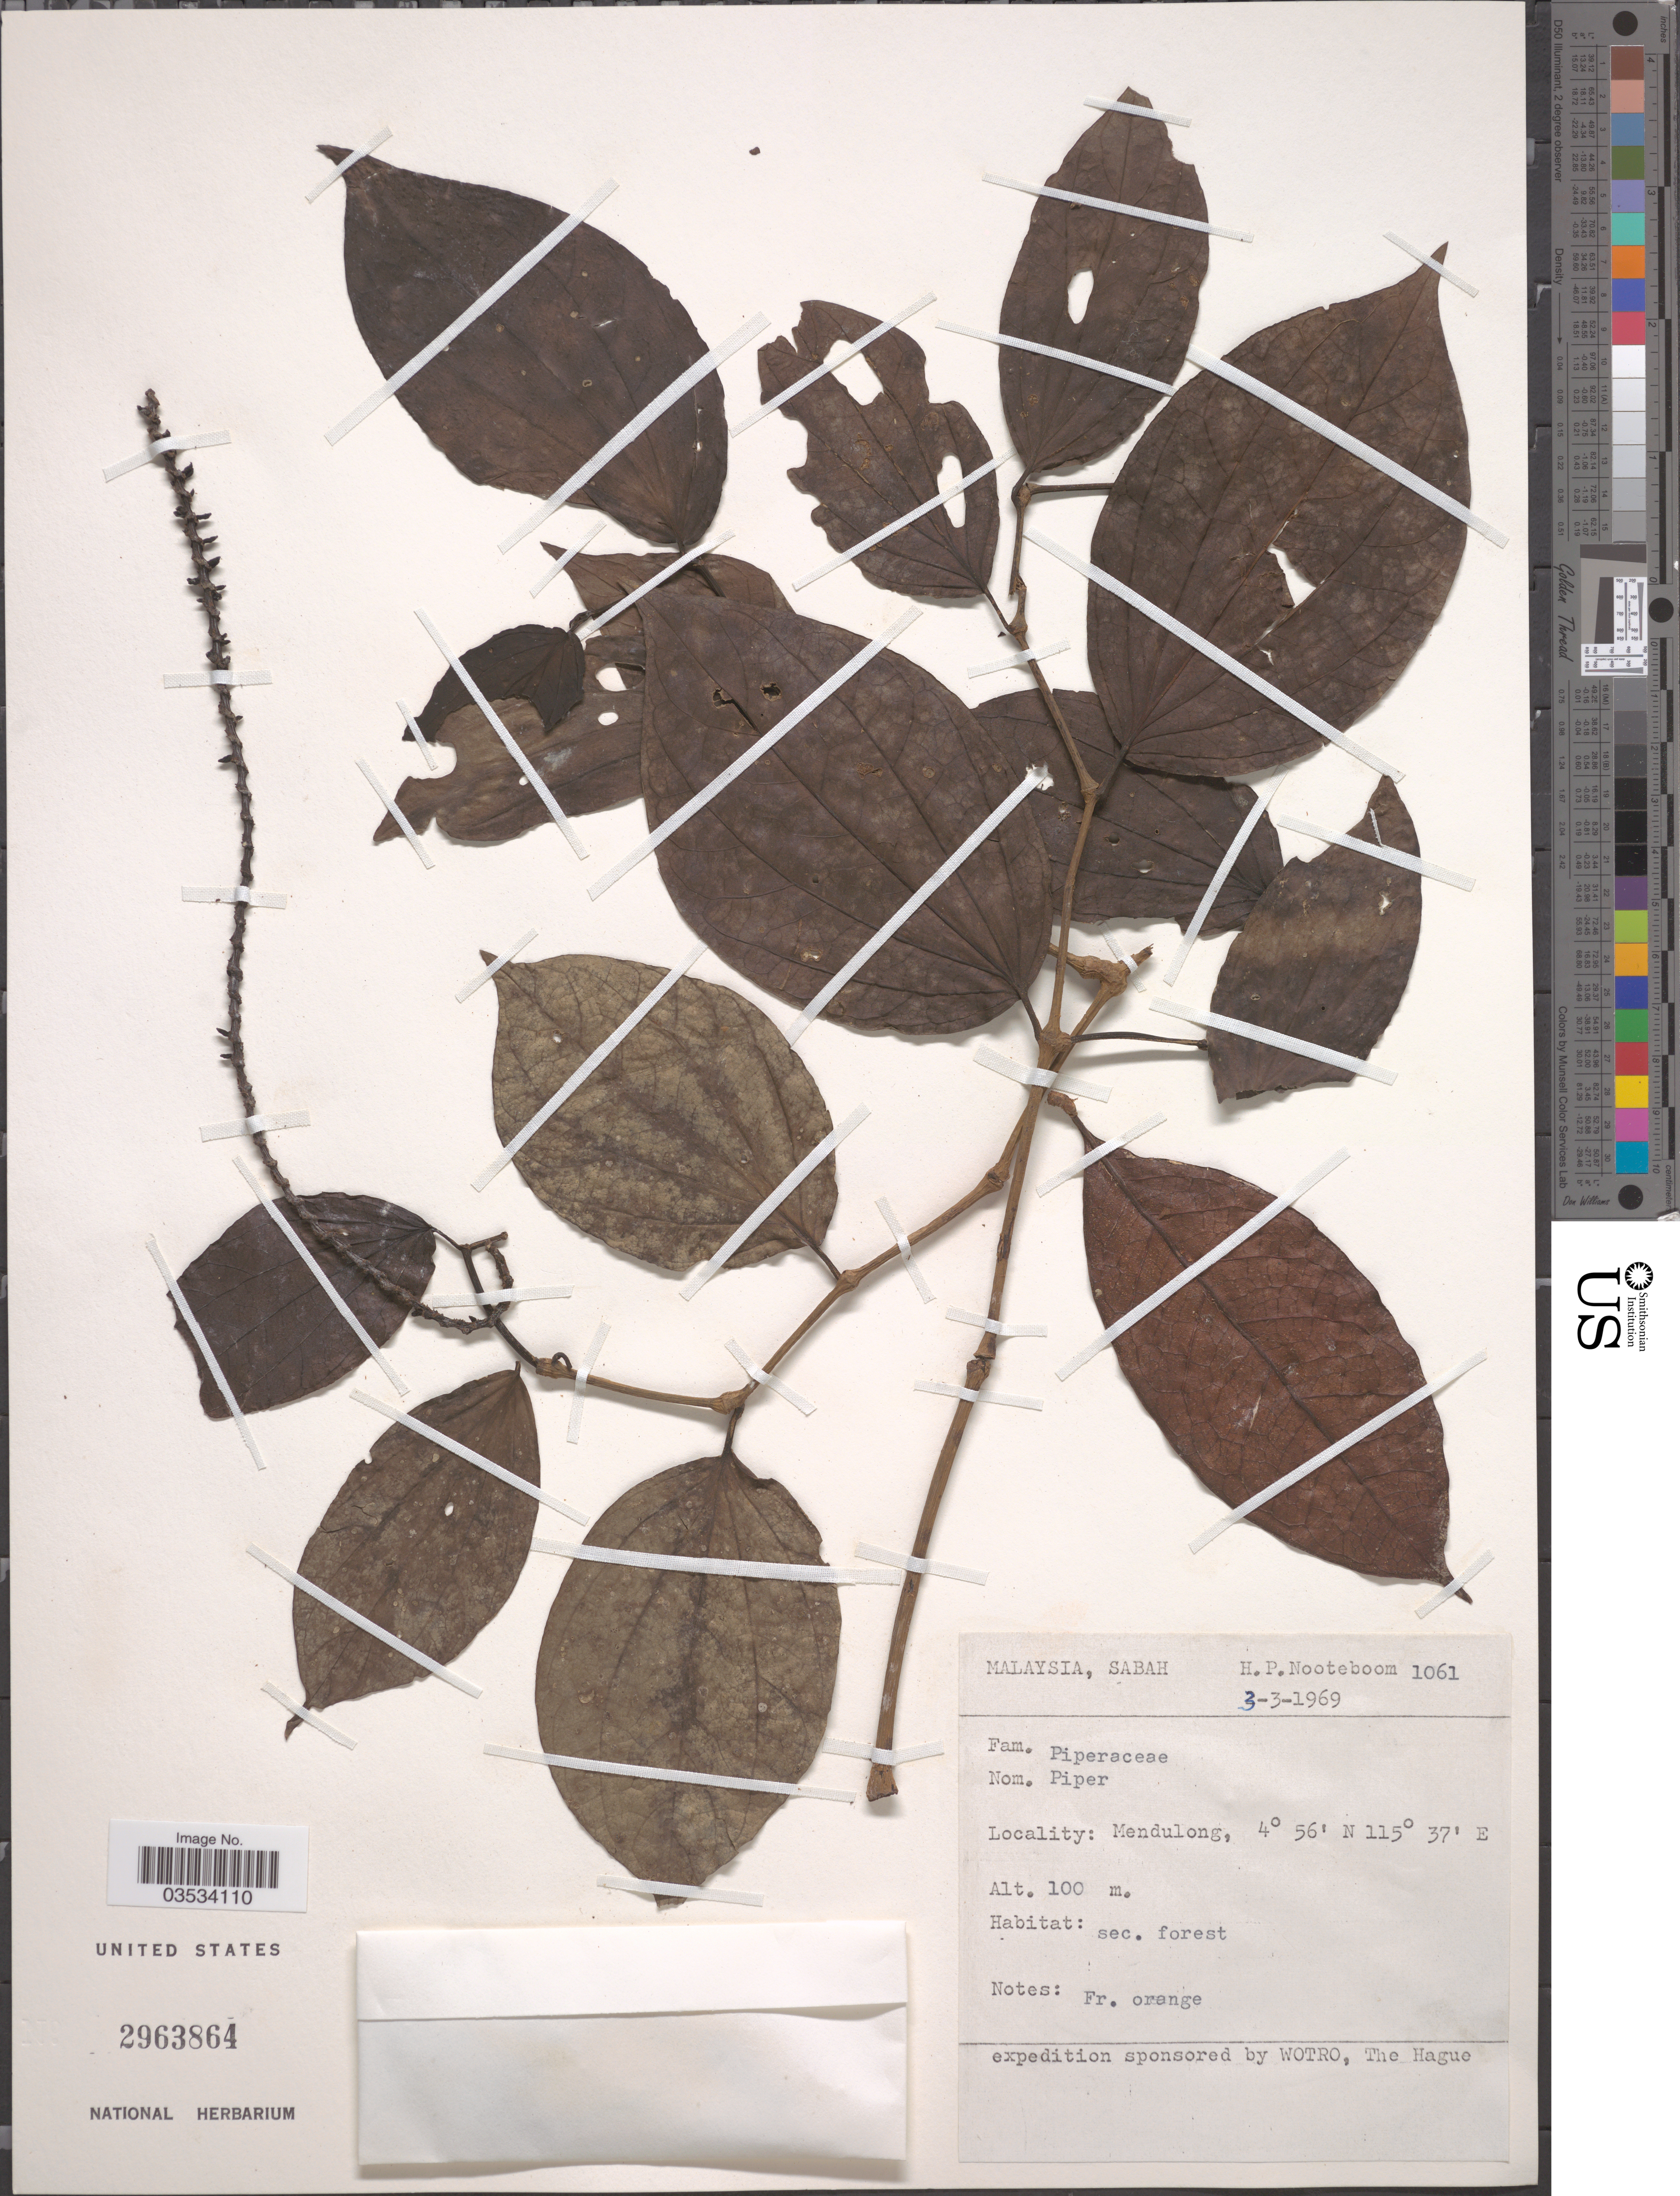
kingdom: Plantae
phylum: Tracheophyta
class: Magnoliopsida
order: Piperales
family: Piperaceae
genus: Piper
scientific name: Piper sp.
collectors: H. P. Nooteboom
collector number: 1061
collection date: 1969-03-03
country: Malaysia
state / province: Sabah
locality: Mendulong.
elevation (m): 100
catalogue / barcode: US 2963864